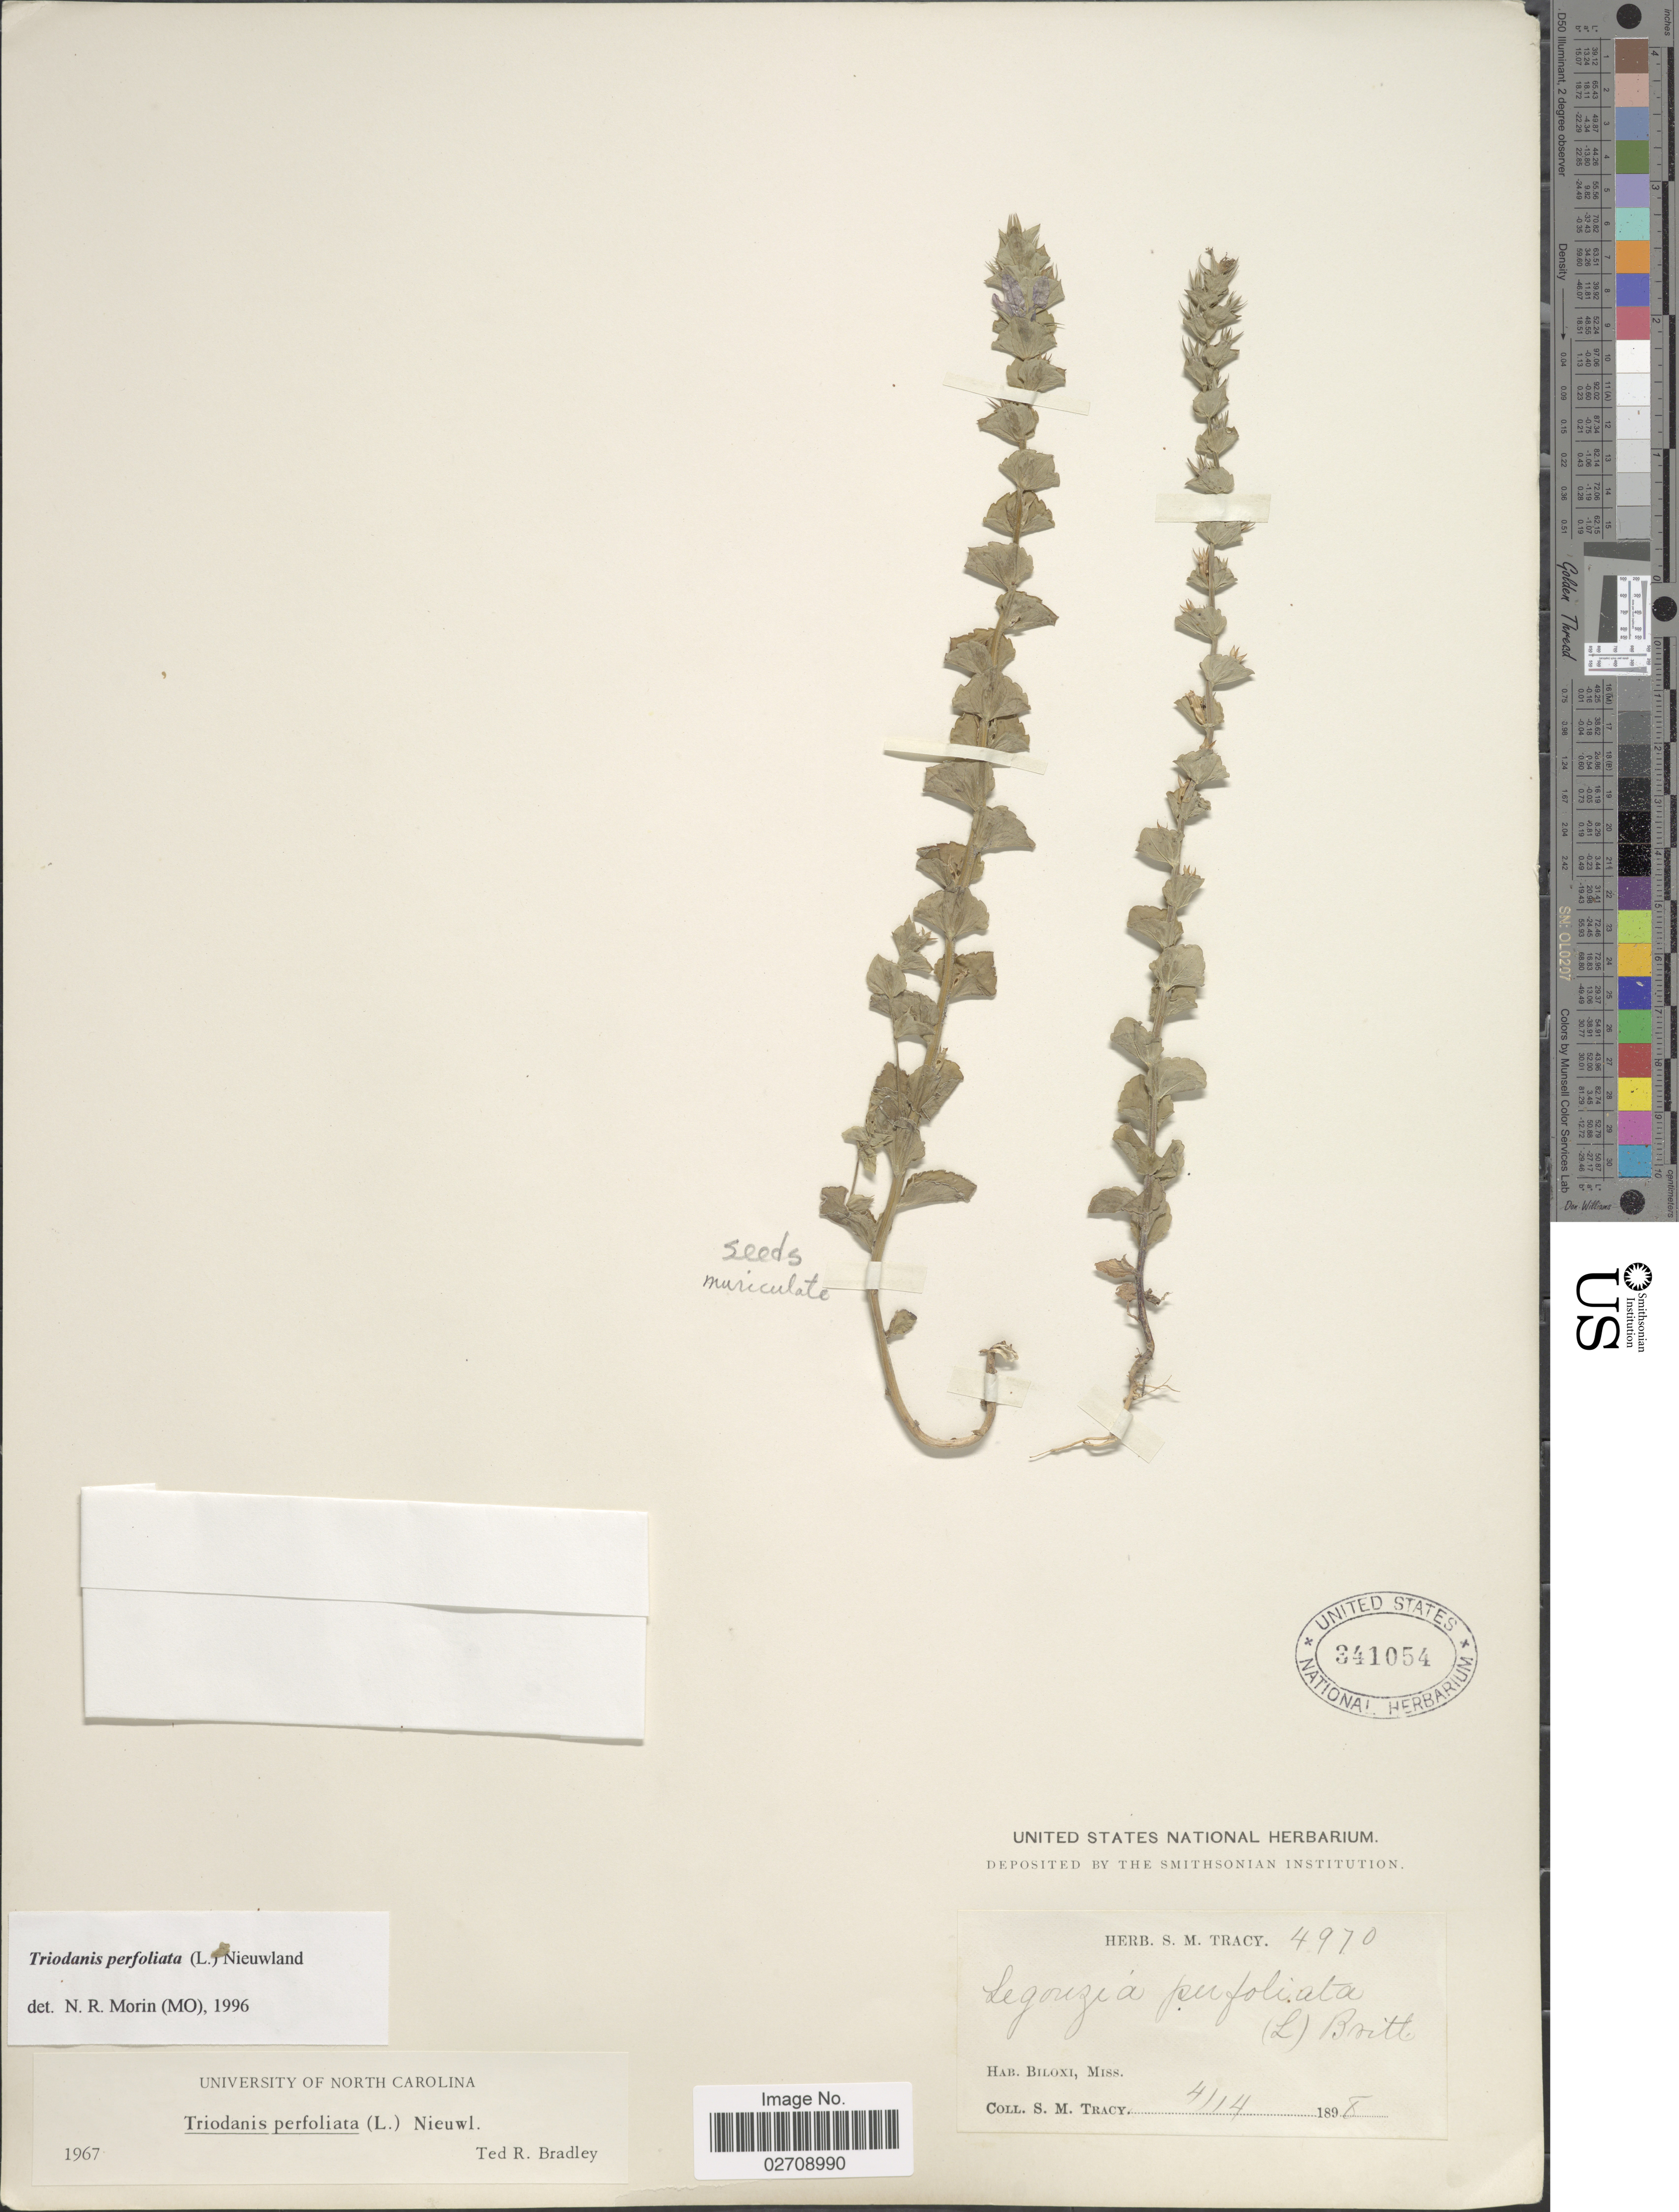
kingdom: Plantae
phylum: Tracheophyta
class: Magnoliopsida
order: Asterales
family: Campanulaceae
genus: Triodanis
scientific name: Triodanis perfoliata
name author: (L.) Nieuwl.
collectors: S. M. Tracy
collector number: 4970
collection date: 1898-04-14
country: United States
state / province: Mississippi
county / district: Harrison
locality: Biloxi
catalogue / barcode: US 341054